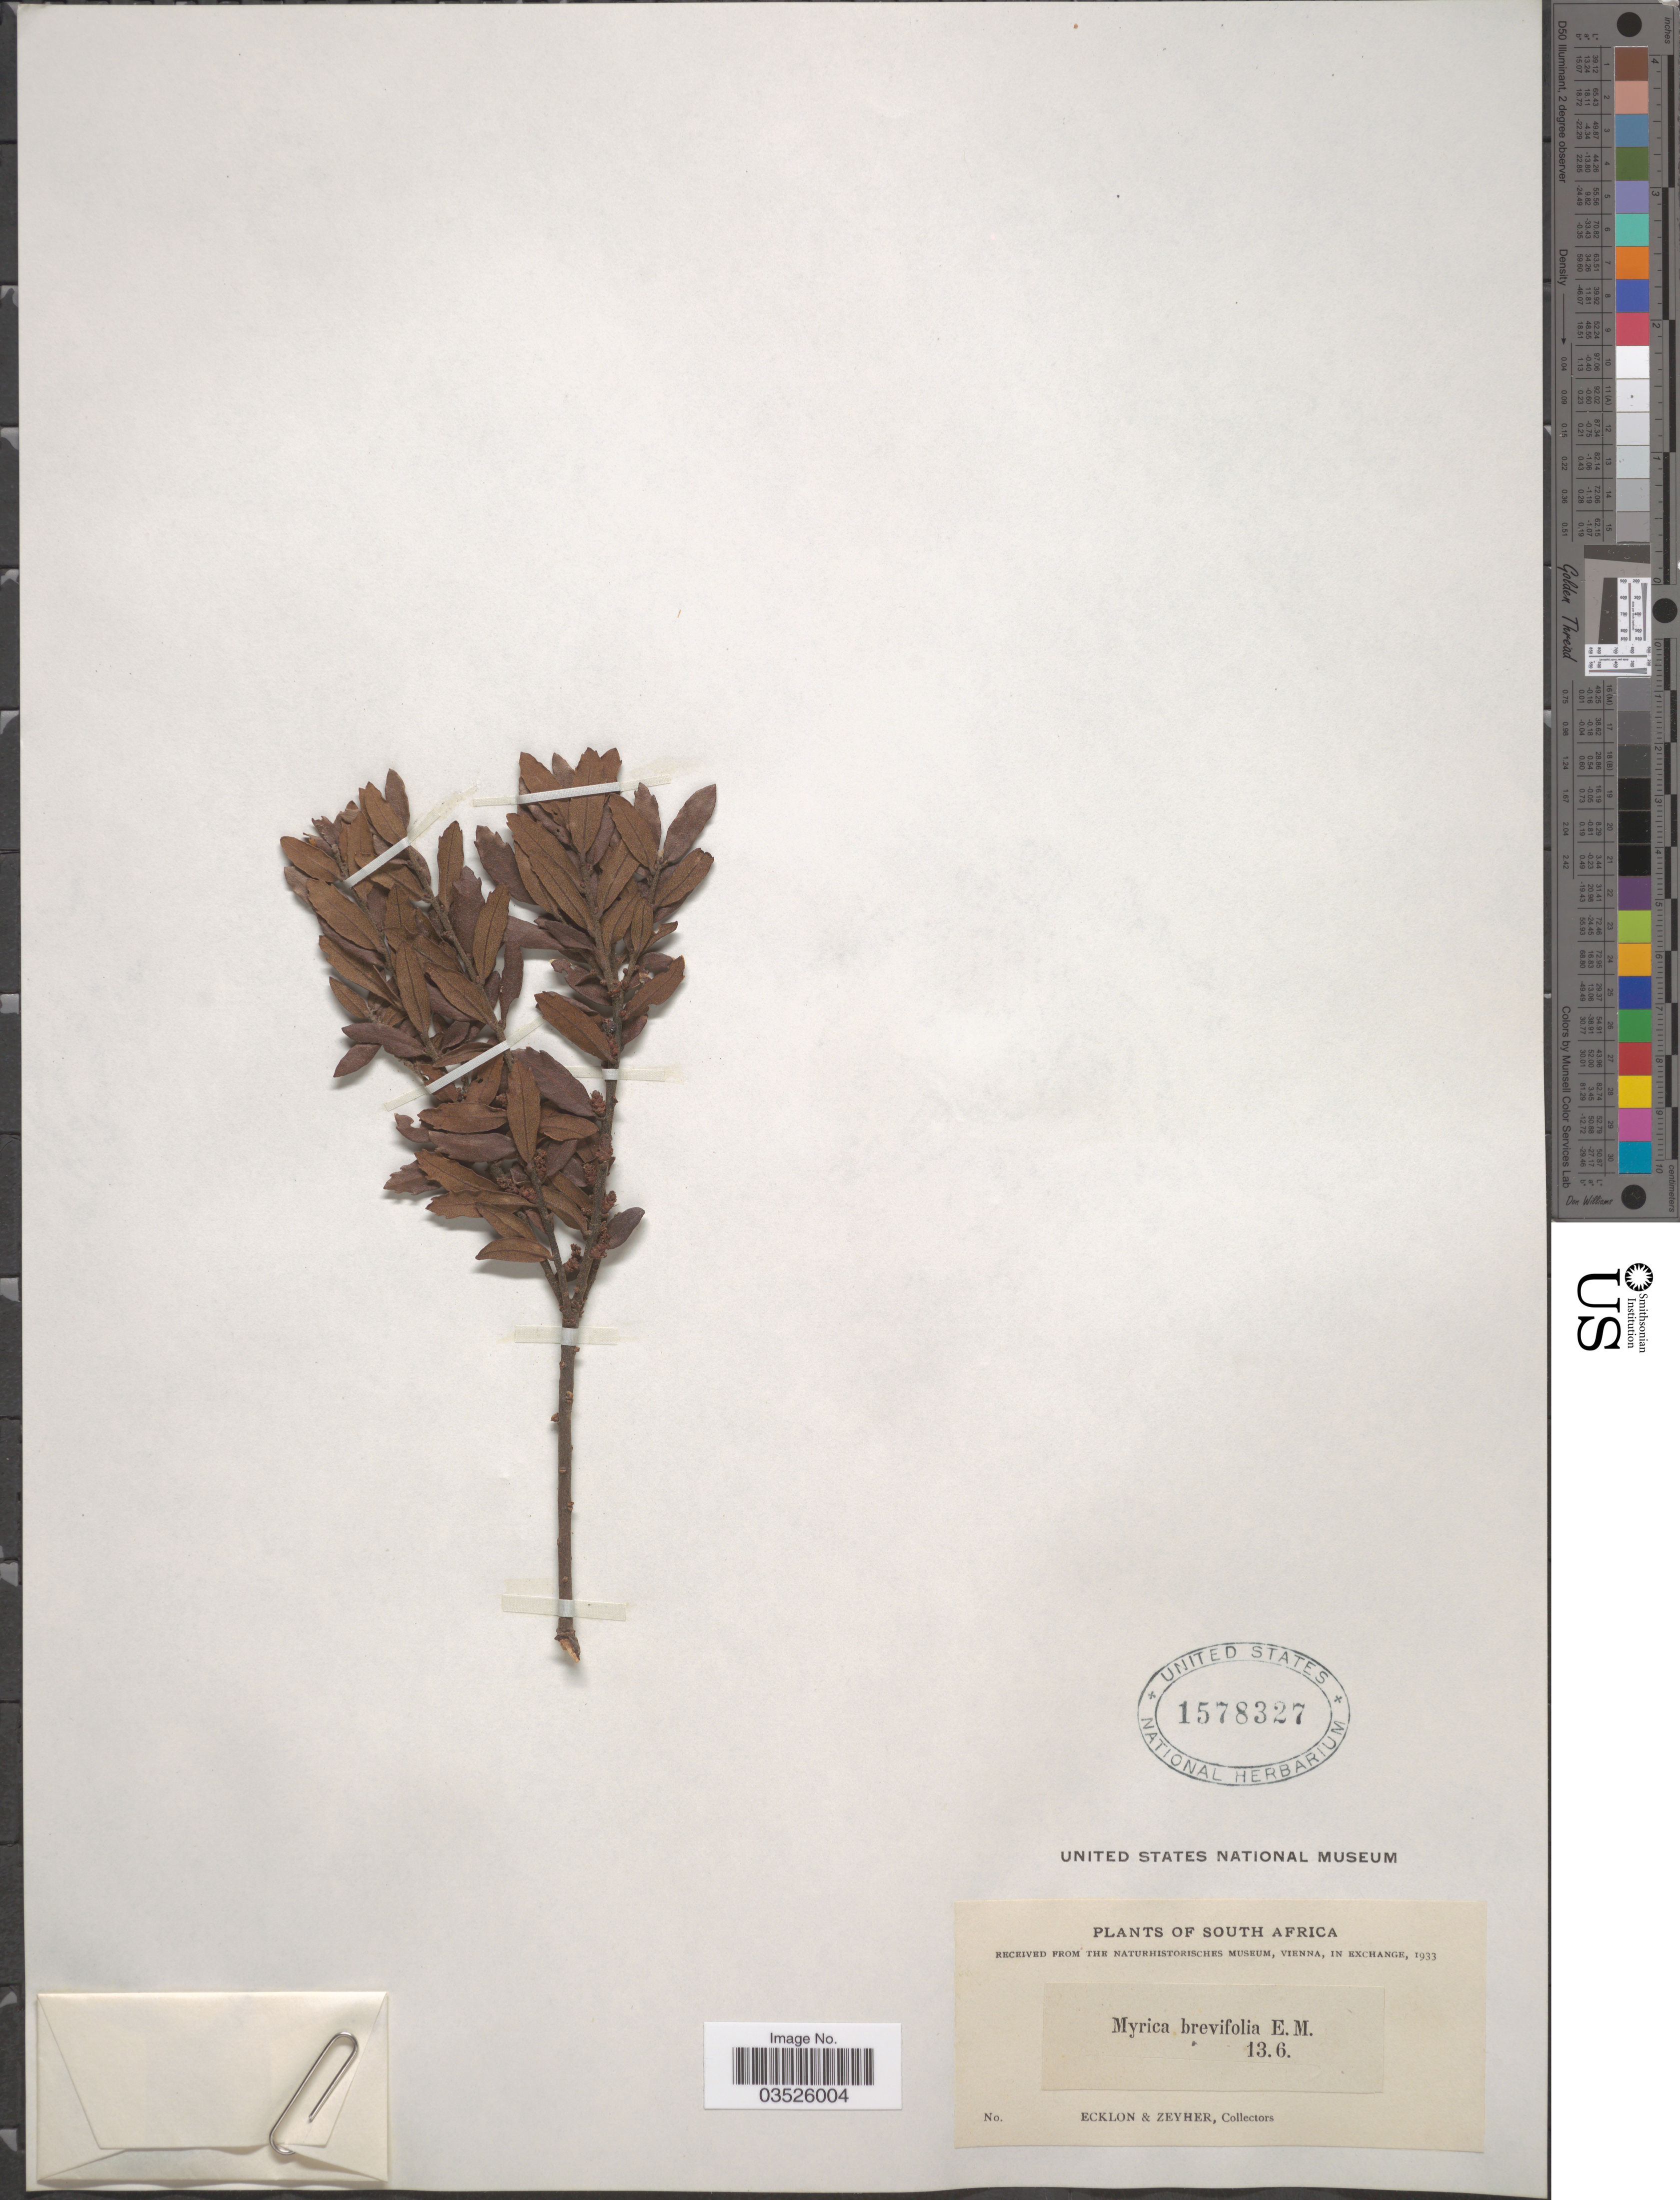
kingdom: Plantae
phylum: Tracheophyta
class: Magnoliopsida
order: Fagales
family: Myricaceae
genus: Morella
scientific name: Morella brevifolia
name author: (E. Mey. ex C. DC.) Killick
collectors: -. Ecklon & -. Zeyher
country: South Africa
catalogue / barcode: US 1578327